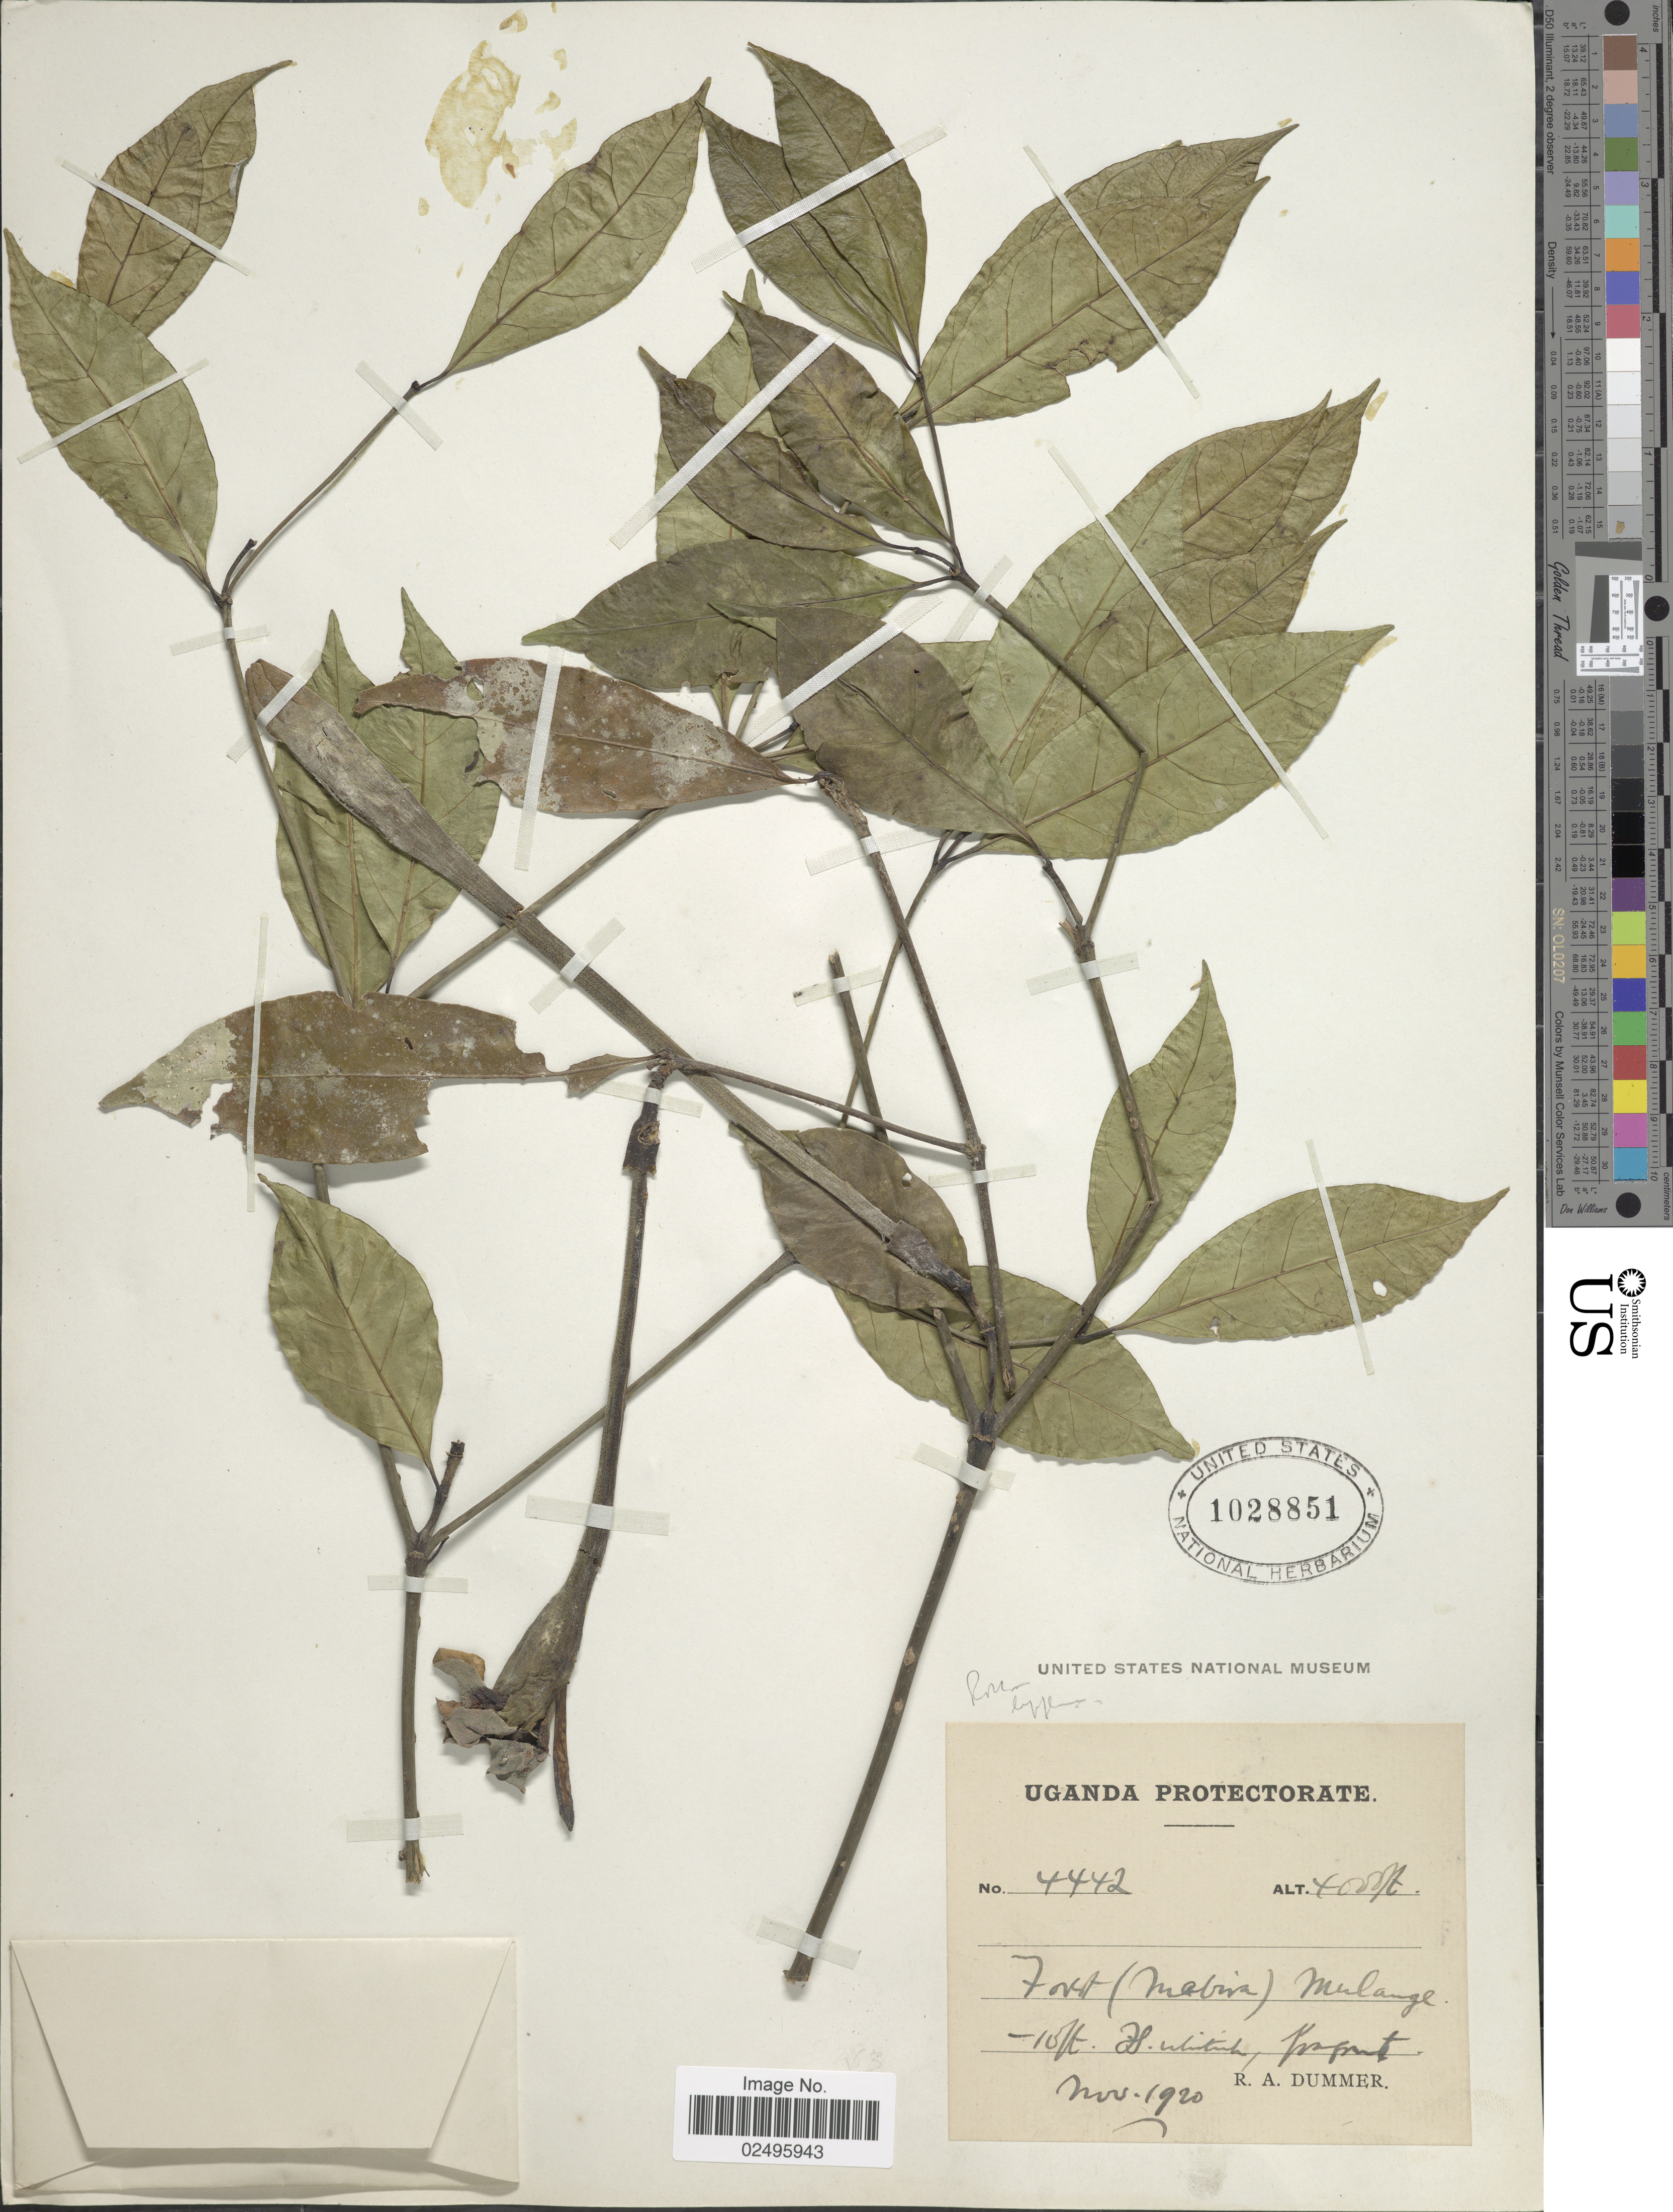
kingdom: Plantae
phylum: Tracheophyta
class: Magnoliopsida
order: Gentianales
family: Rubiaceae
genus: Rothmannia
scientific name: Rothmannia longiflora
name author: Salisb.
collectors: R. Dümmer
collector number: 4442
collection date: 1920-11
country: Uganda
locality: Forest (Mabira) Mulange.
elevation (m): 1219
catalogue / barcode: US 1028851